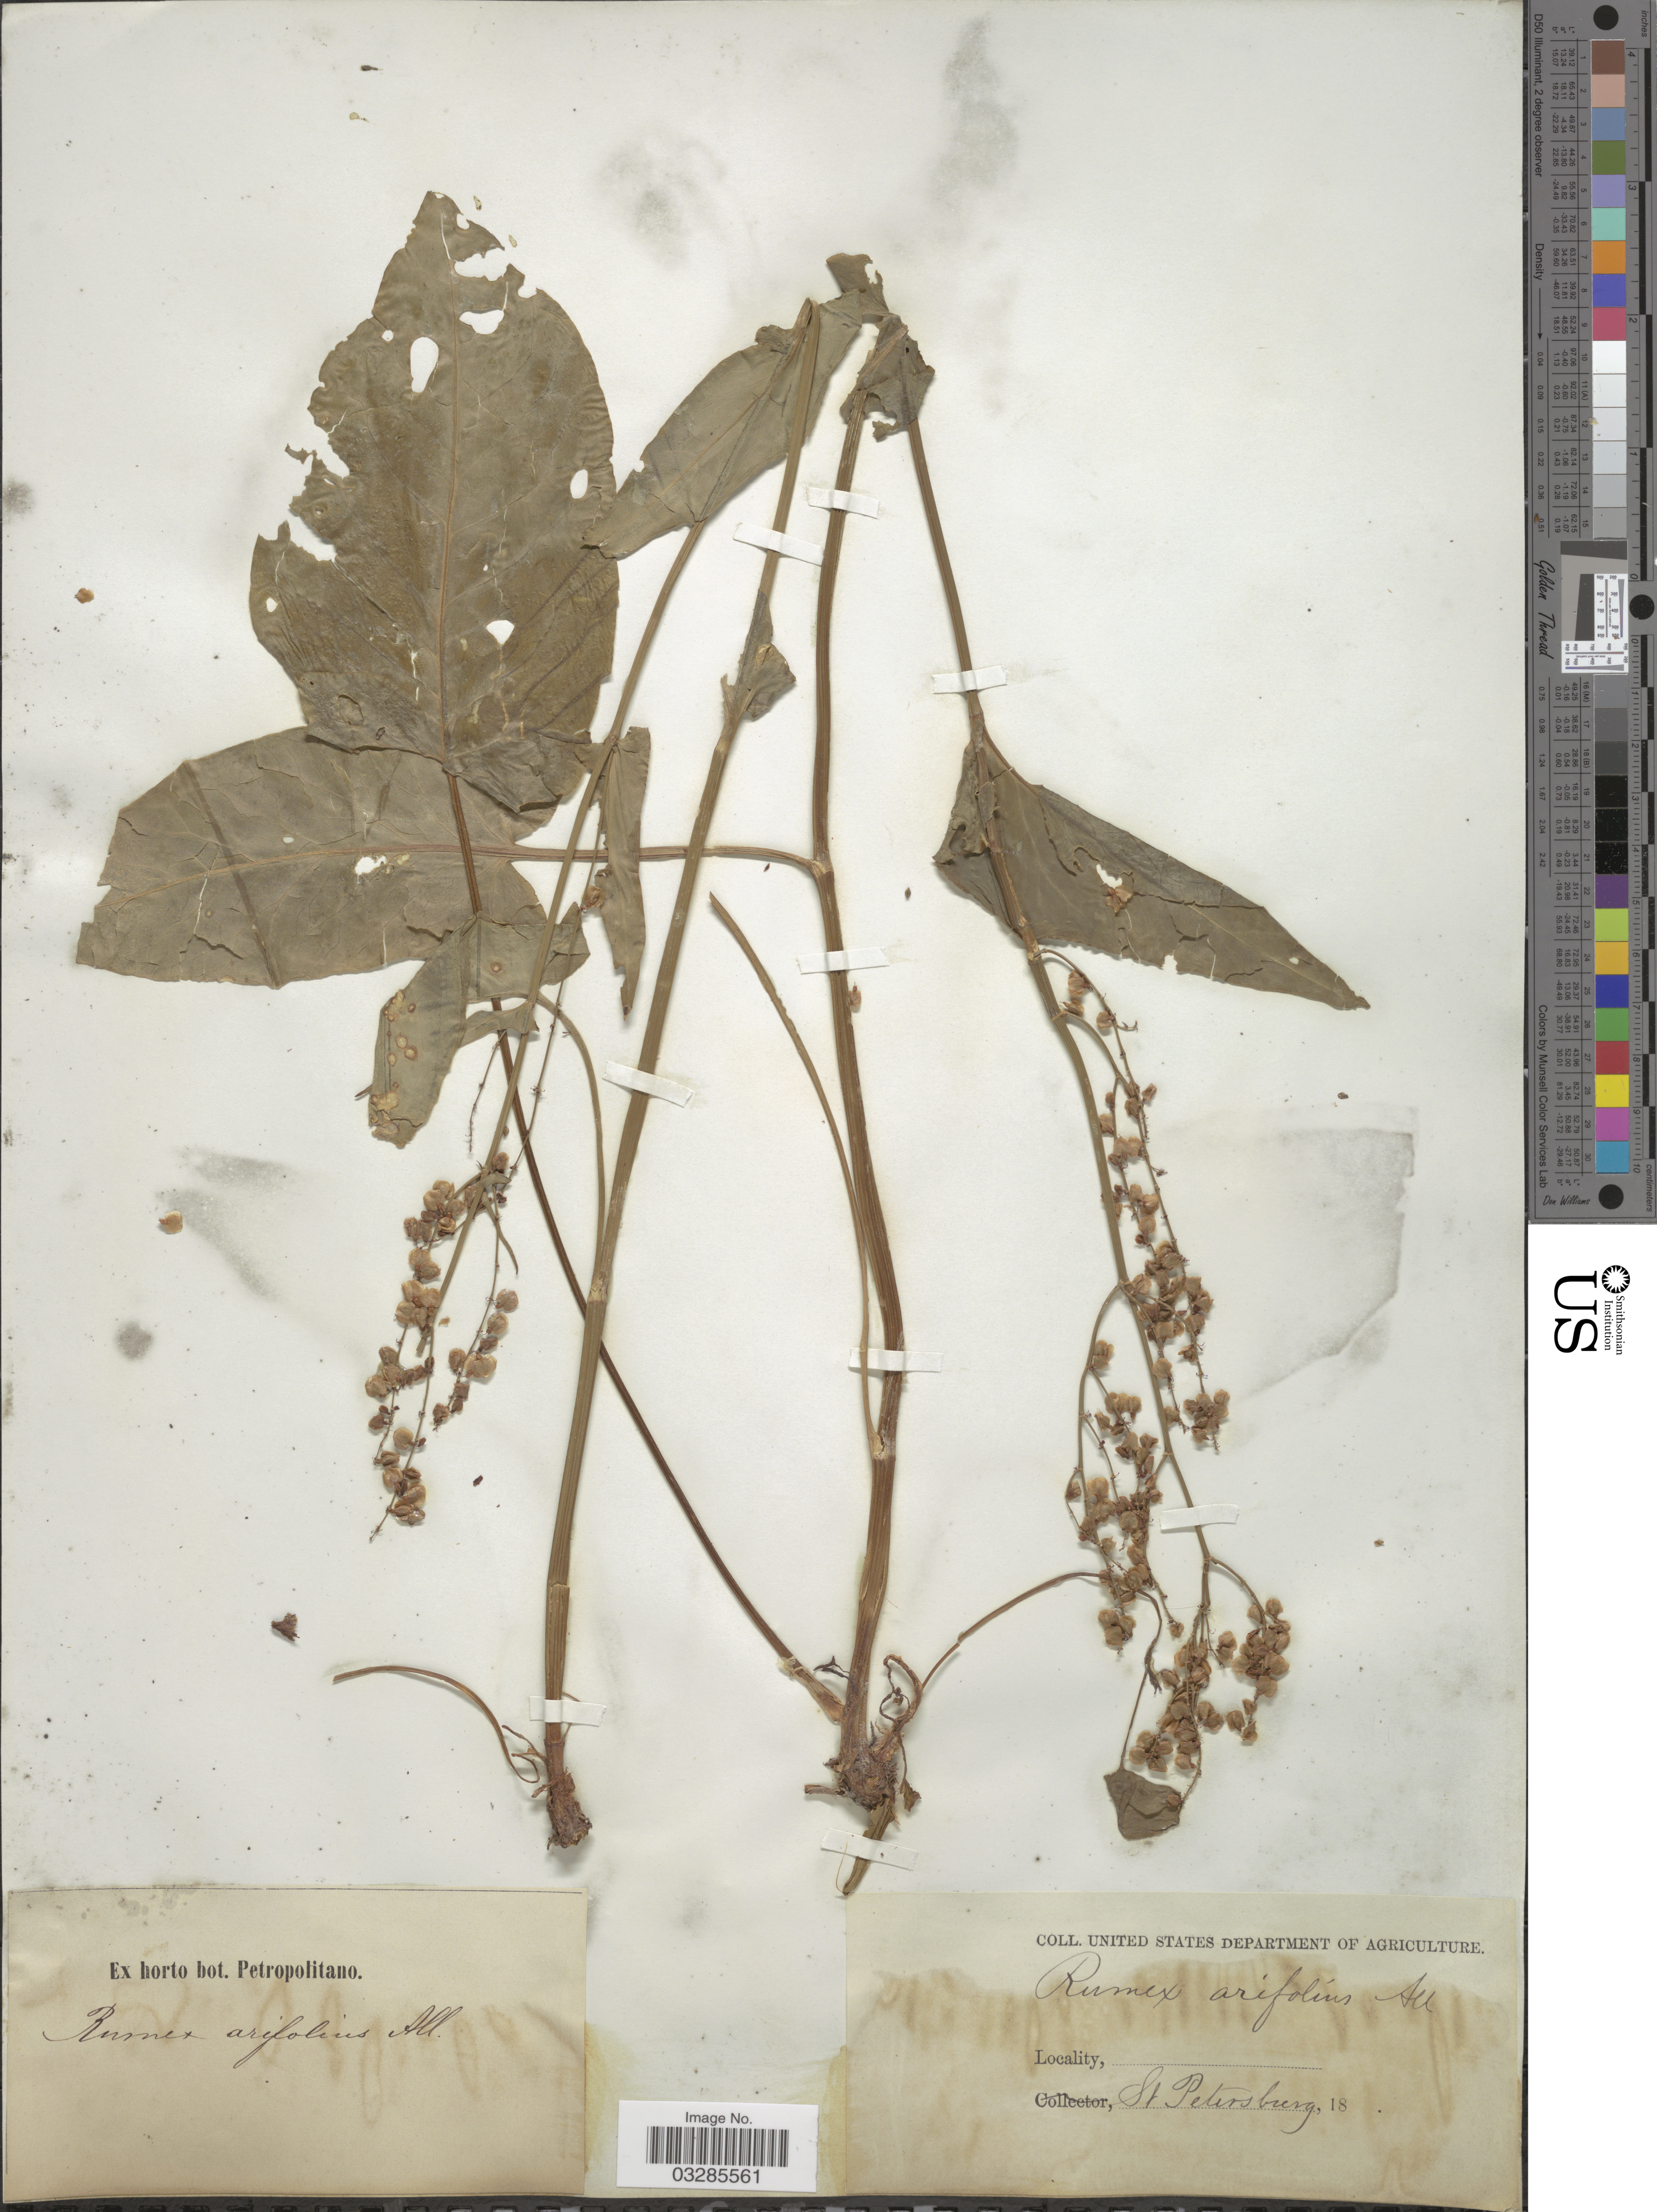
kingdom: Plantae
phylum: Tracheophyta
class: Magnoliopsida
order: Caryophyllales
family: Polygonaceae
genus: Rumex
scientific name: Rumex arifolius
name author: All.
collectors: United States Department of Agriculture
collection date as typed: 18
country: Russian Federation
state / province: St. Petersburg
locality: St Petersburg.